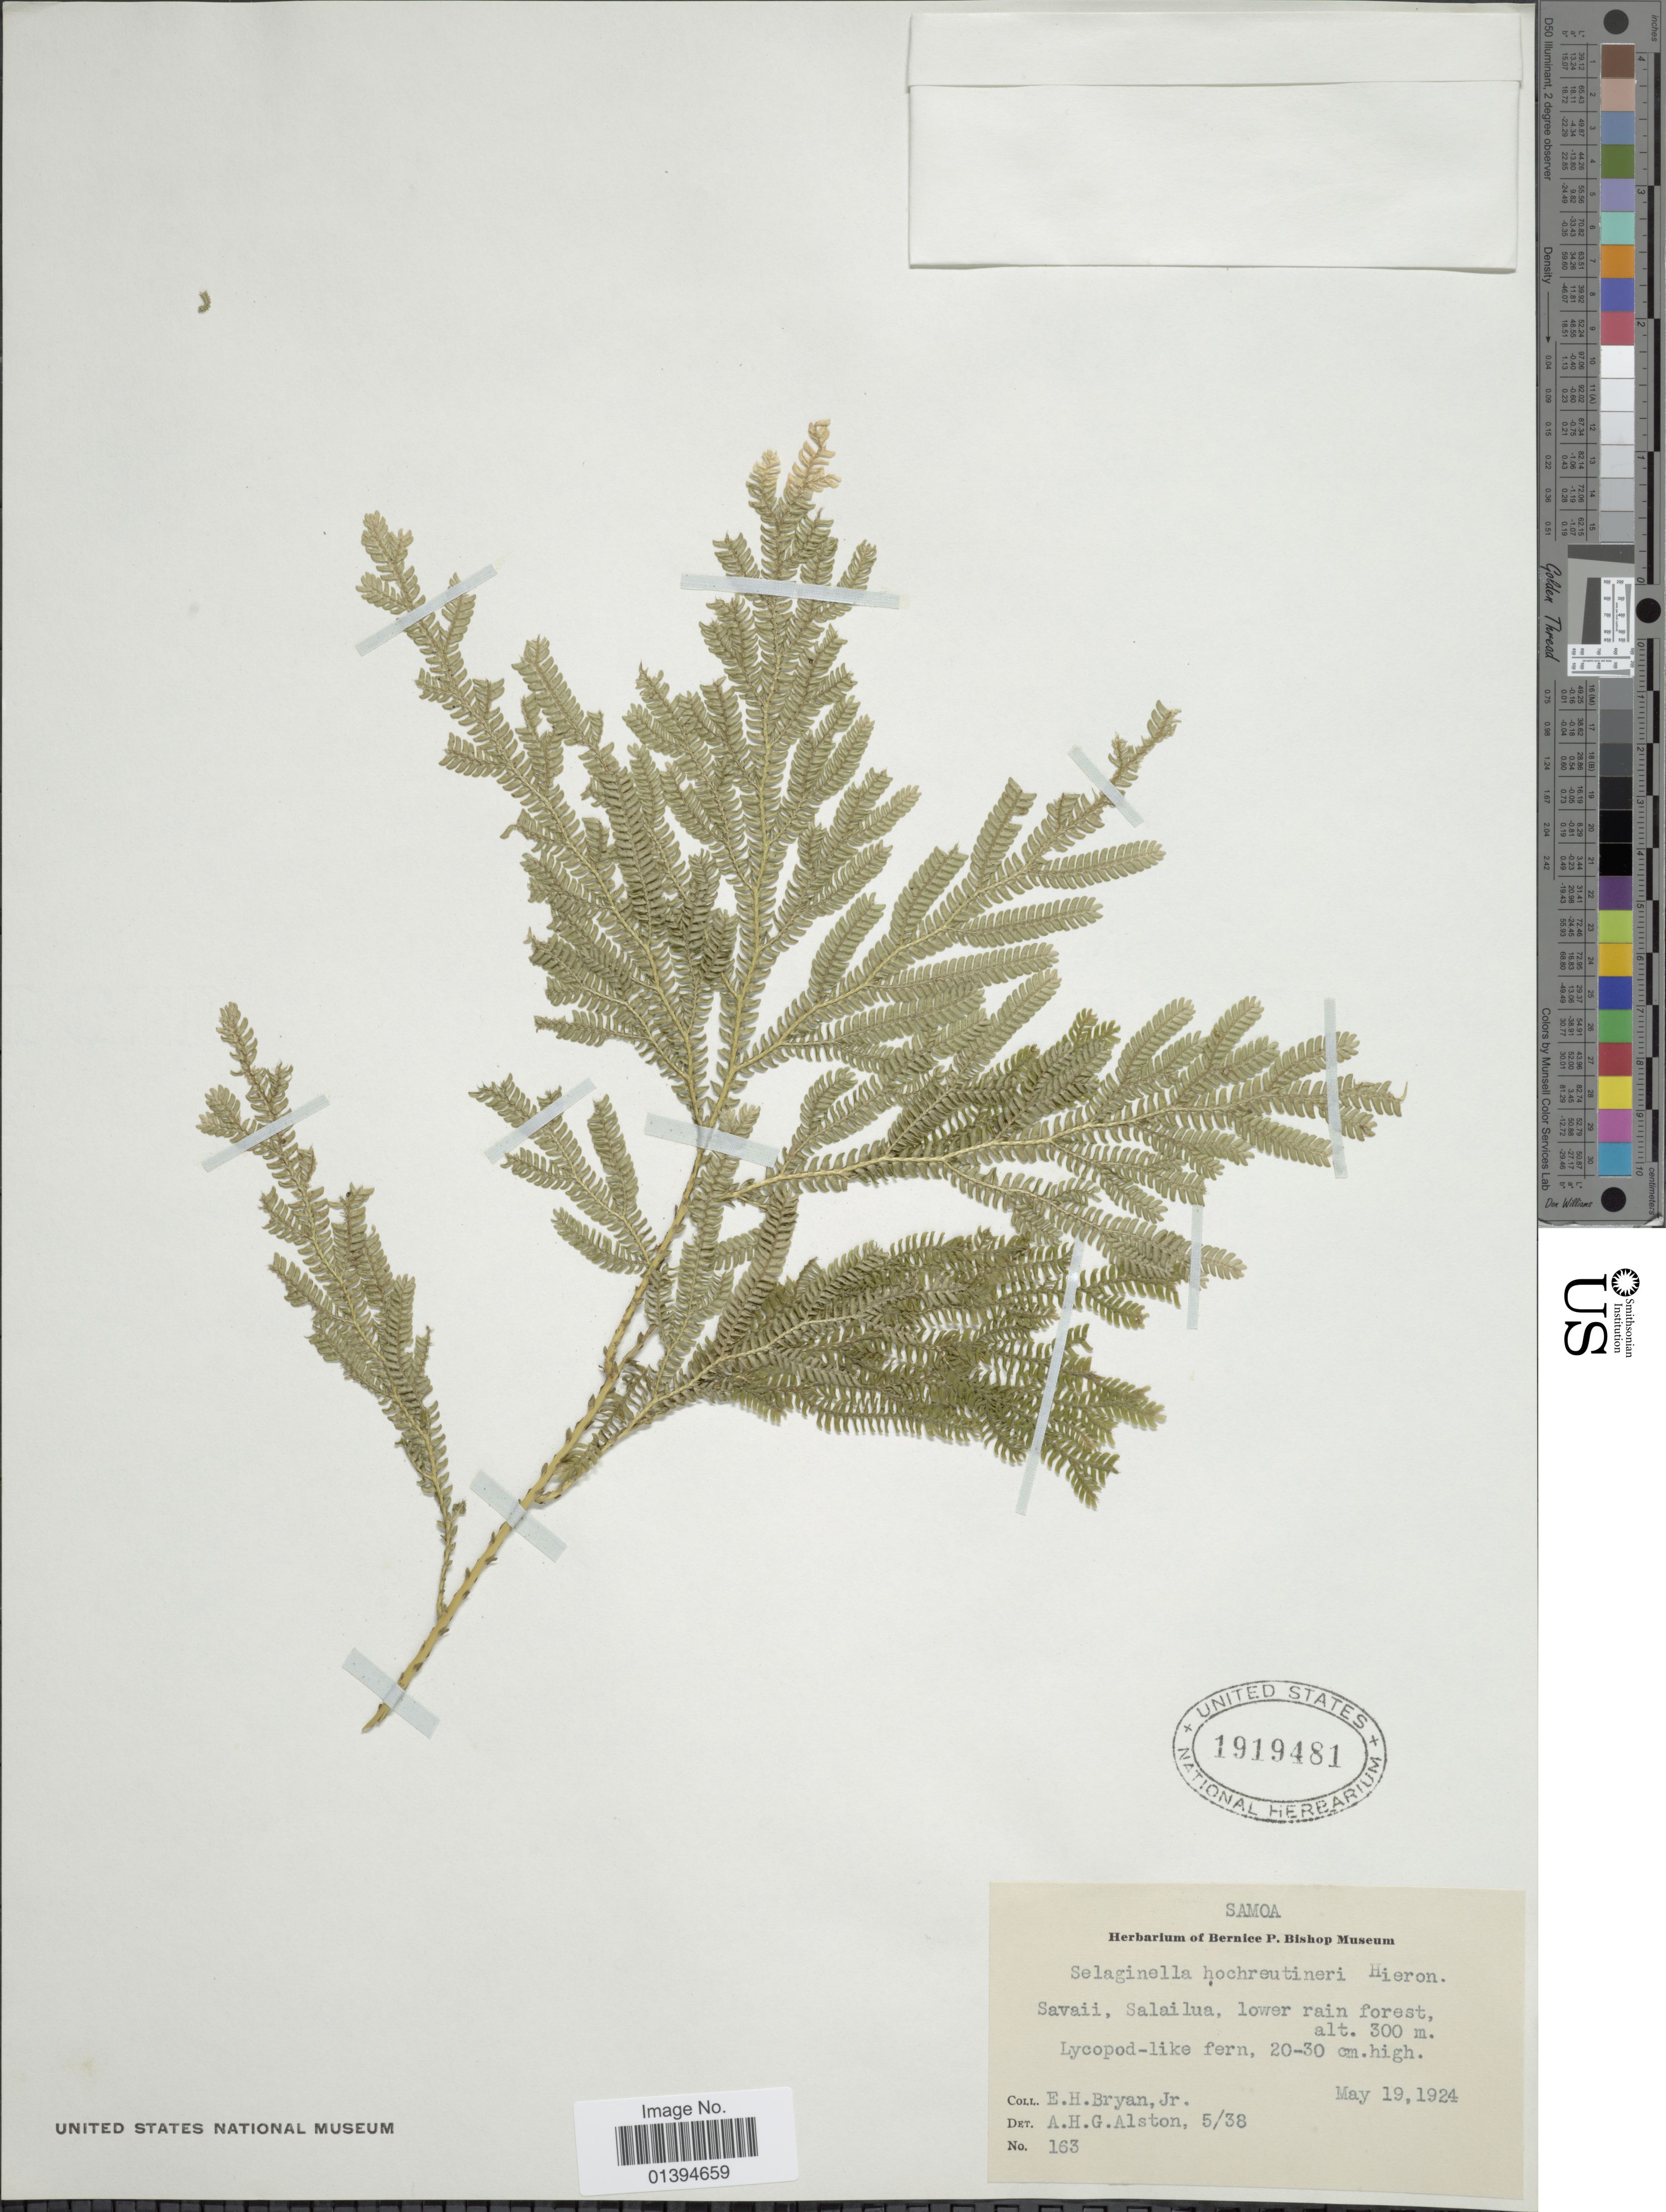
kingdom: Plantae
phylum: Tracheophyta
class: Lycopodiopsida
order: Selaginellales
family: Selaginellaceae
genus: Selaginella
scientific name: Selaginella hochreutineri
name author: Hieron.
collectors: E. Bryan Jr.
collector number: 163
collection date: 1924-05-19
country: Samoa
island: Savai'i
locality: Savaii, Salailua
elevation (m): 300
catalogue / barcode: US 1919481